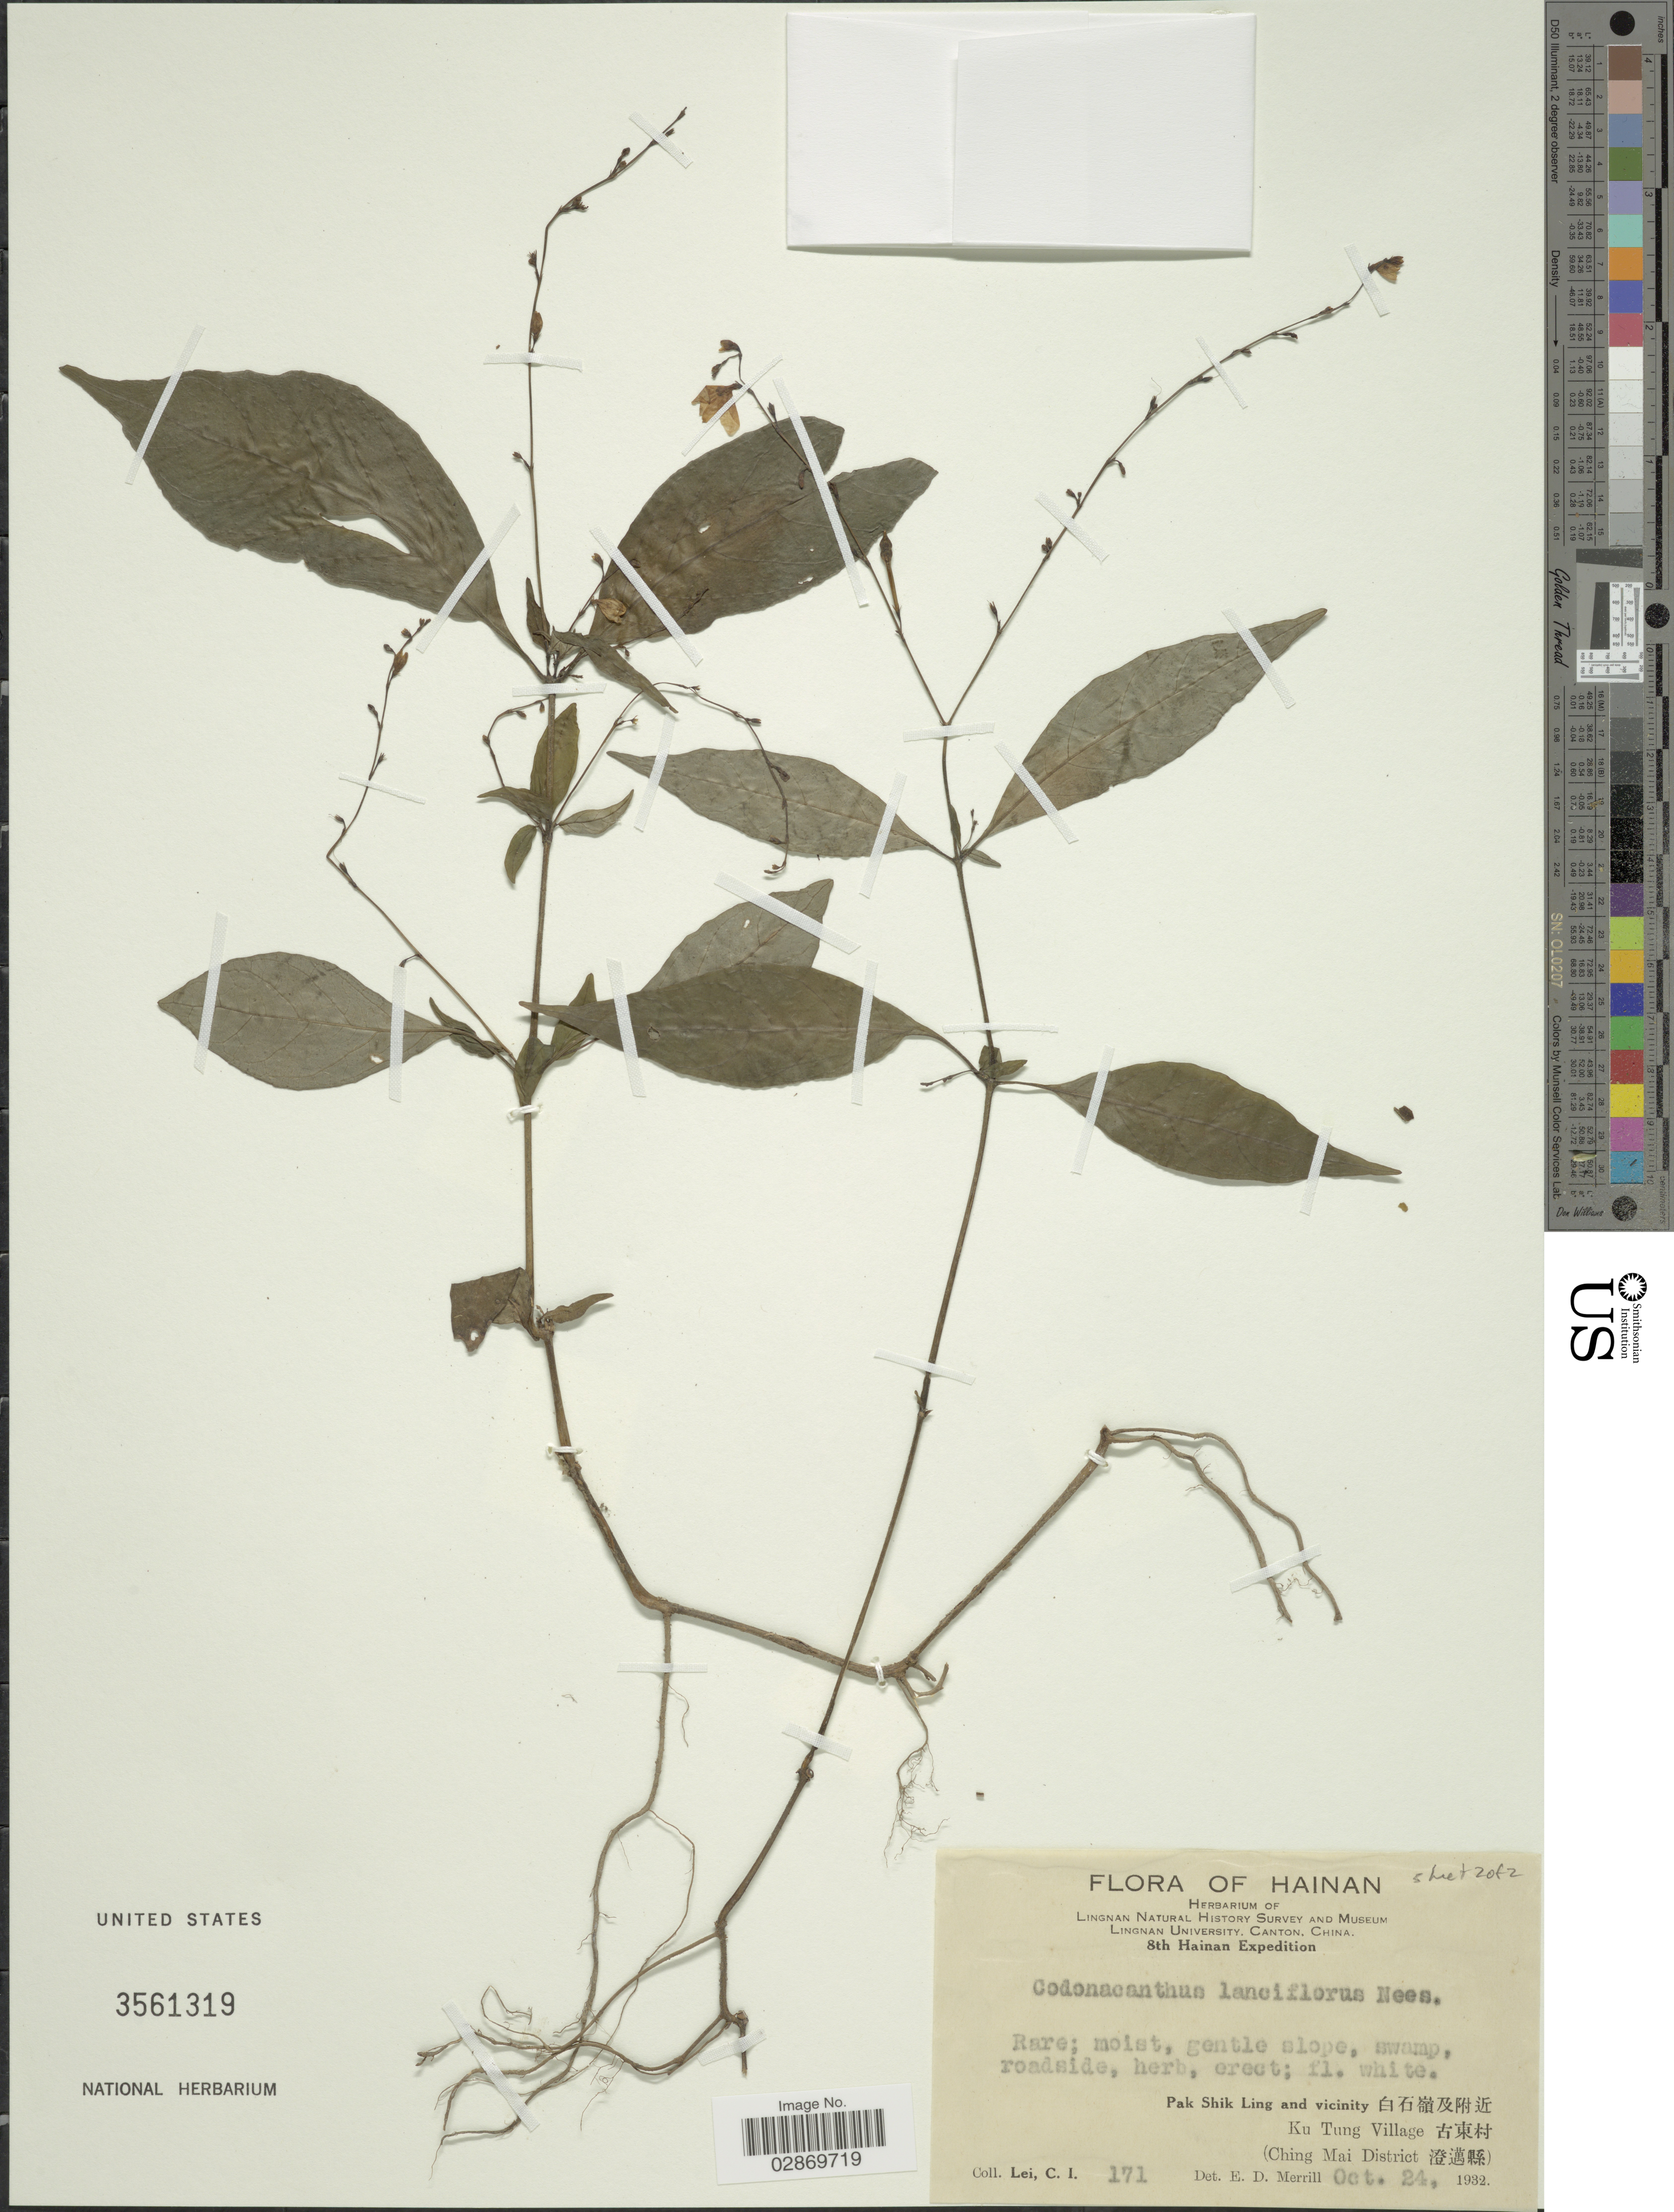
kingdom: Plantae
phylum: Tracheophyta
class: Magnoliopsida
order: Lamiales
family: Acanthaceae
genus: Codonacanthus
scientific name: Codonacanthus pauciflorus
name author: (Nees) Nees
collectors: C. I. Lei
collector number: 171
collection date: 1932-10-24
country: China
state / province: Hainan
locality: Pak Shik Ling and vicinity, X, Ku Tung Village, X, (Ching Mai District, X).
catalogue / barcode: US 3561319